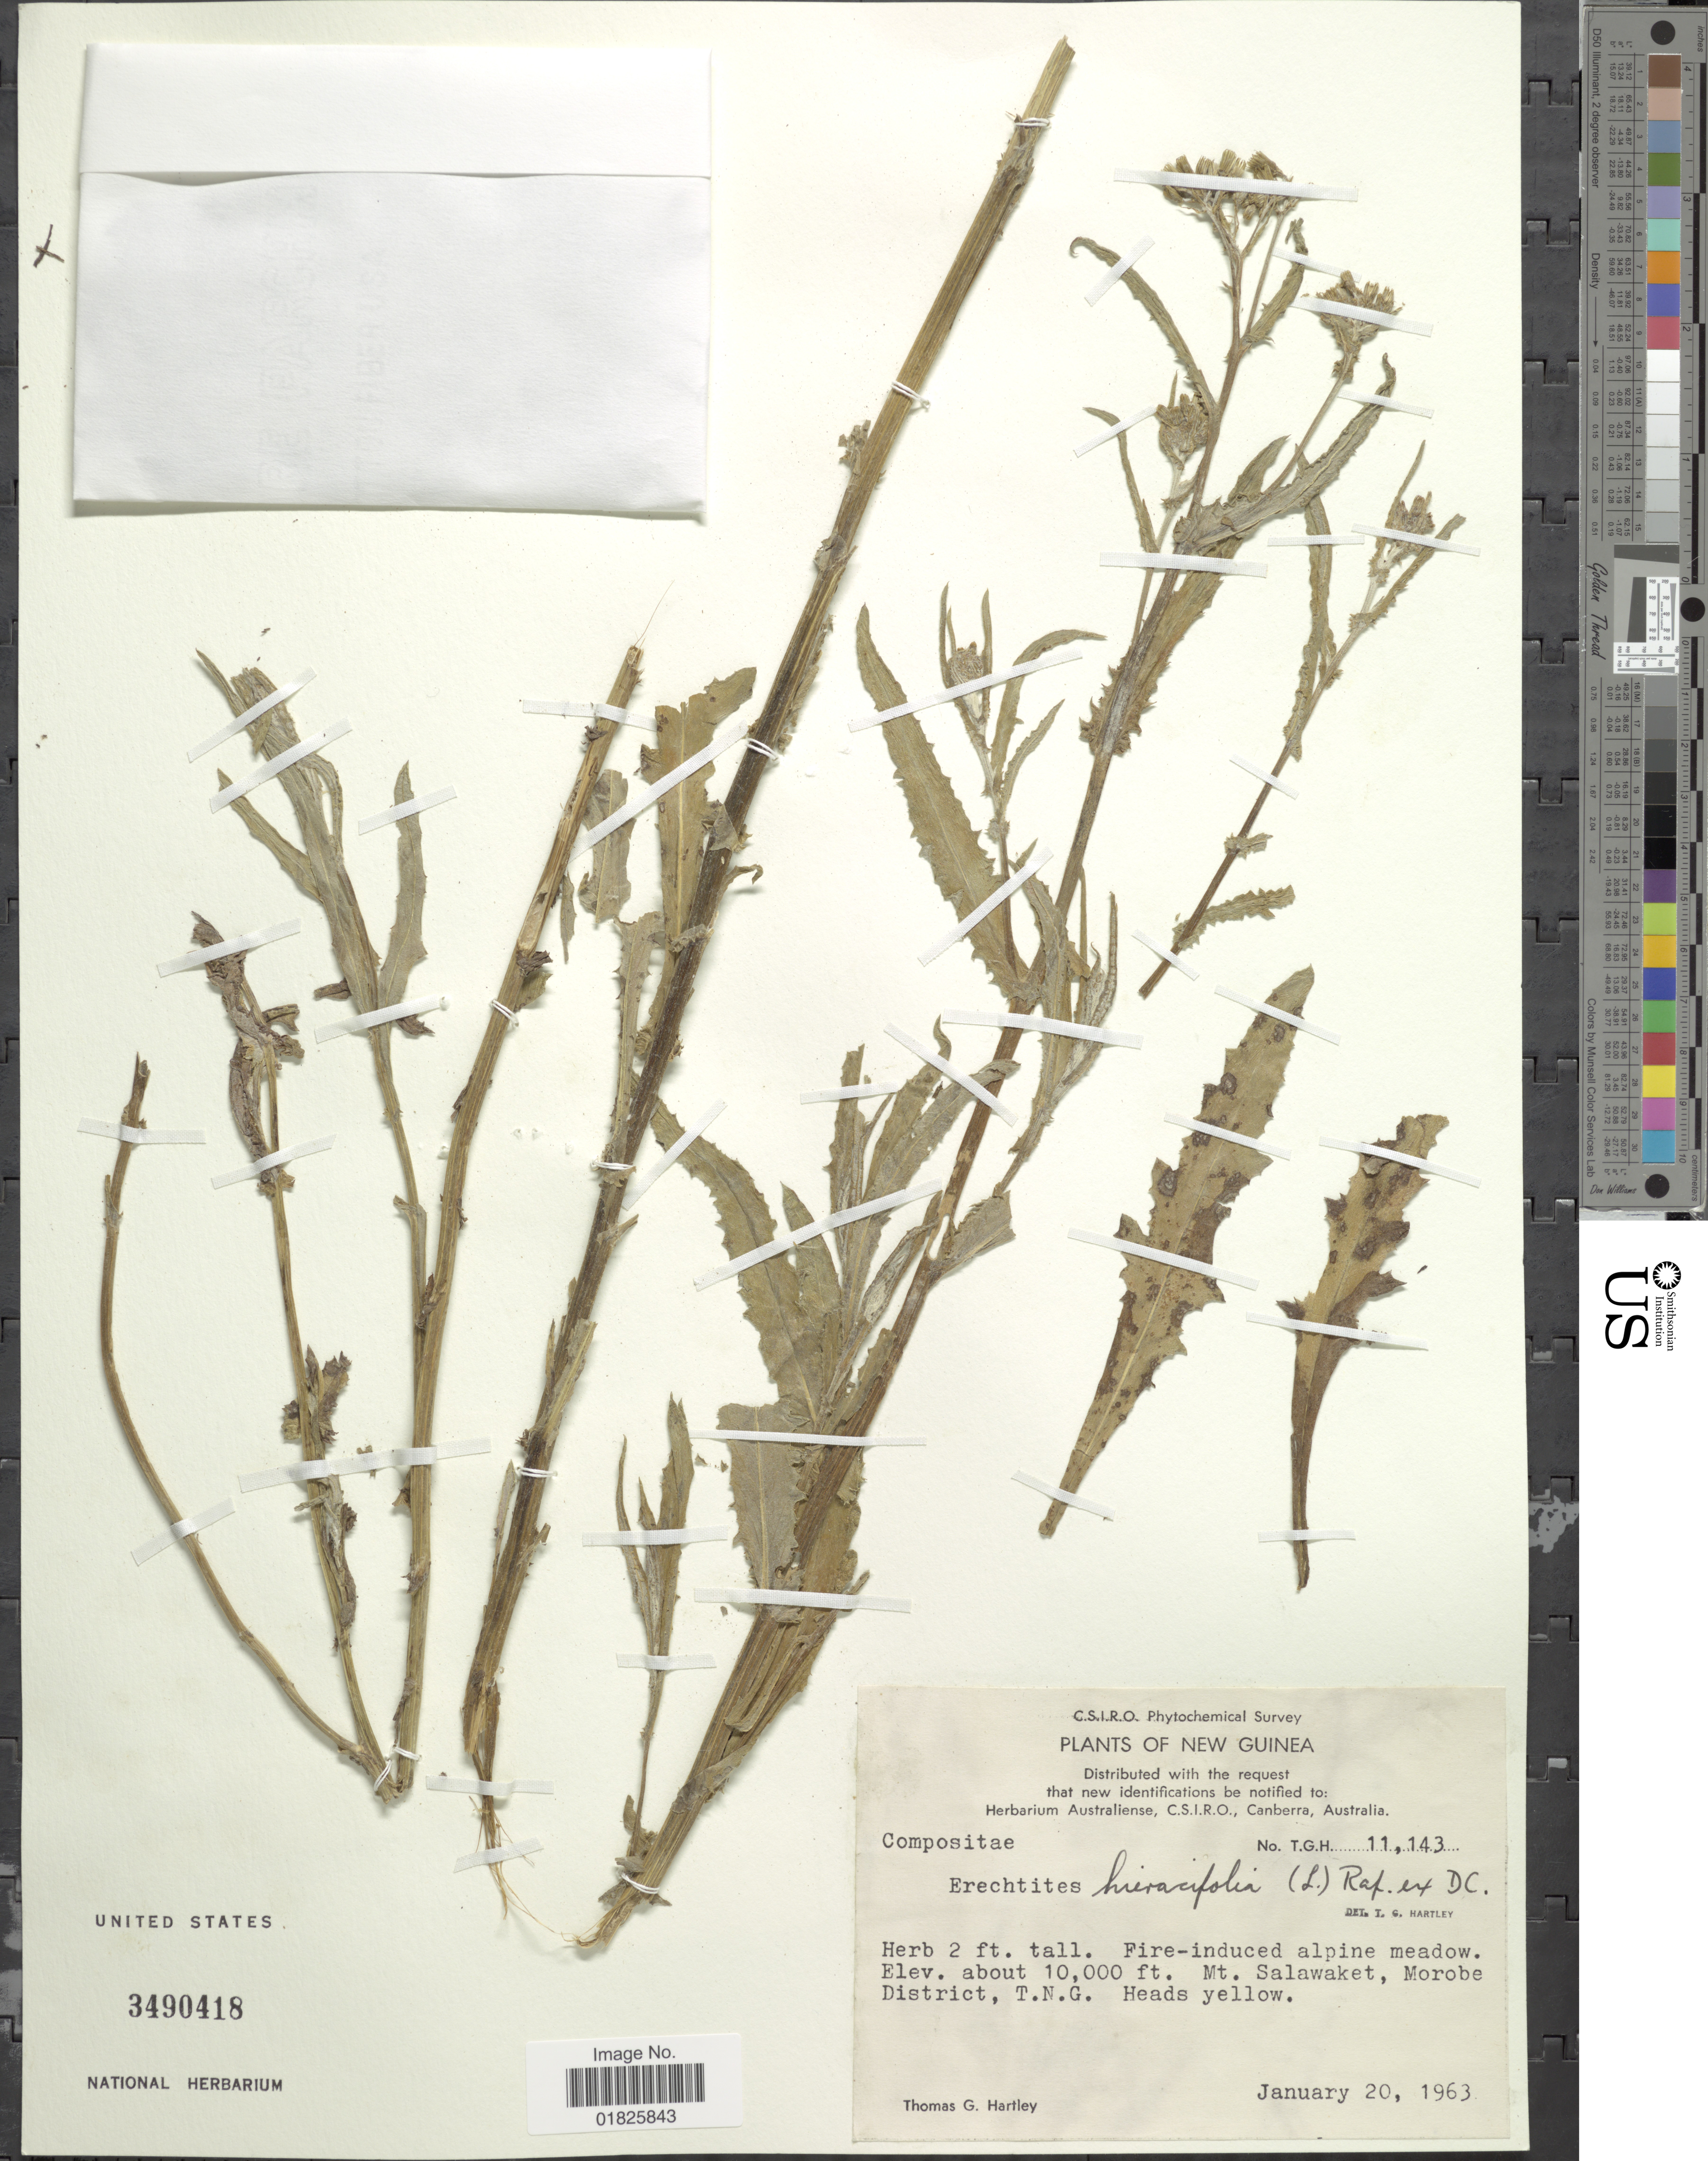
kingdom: Plantae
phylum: Tracheophyta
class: Magnoliopsida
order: Asterales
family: Asteraceae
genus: Erechtites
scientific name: Erechtites hieraciifolius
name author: (L.) Raf. ex DC.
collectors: T. G. Hartley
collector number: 11143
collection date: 1963-01-20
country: Papua New Guinea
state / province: Morobe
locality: New Guinea, Mt. Salawaket, T. N. G.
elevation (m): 3048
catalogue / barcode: US 3490418